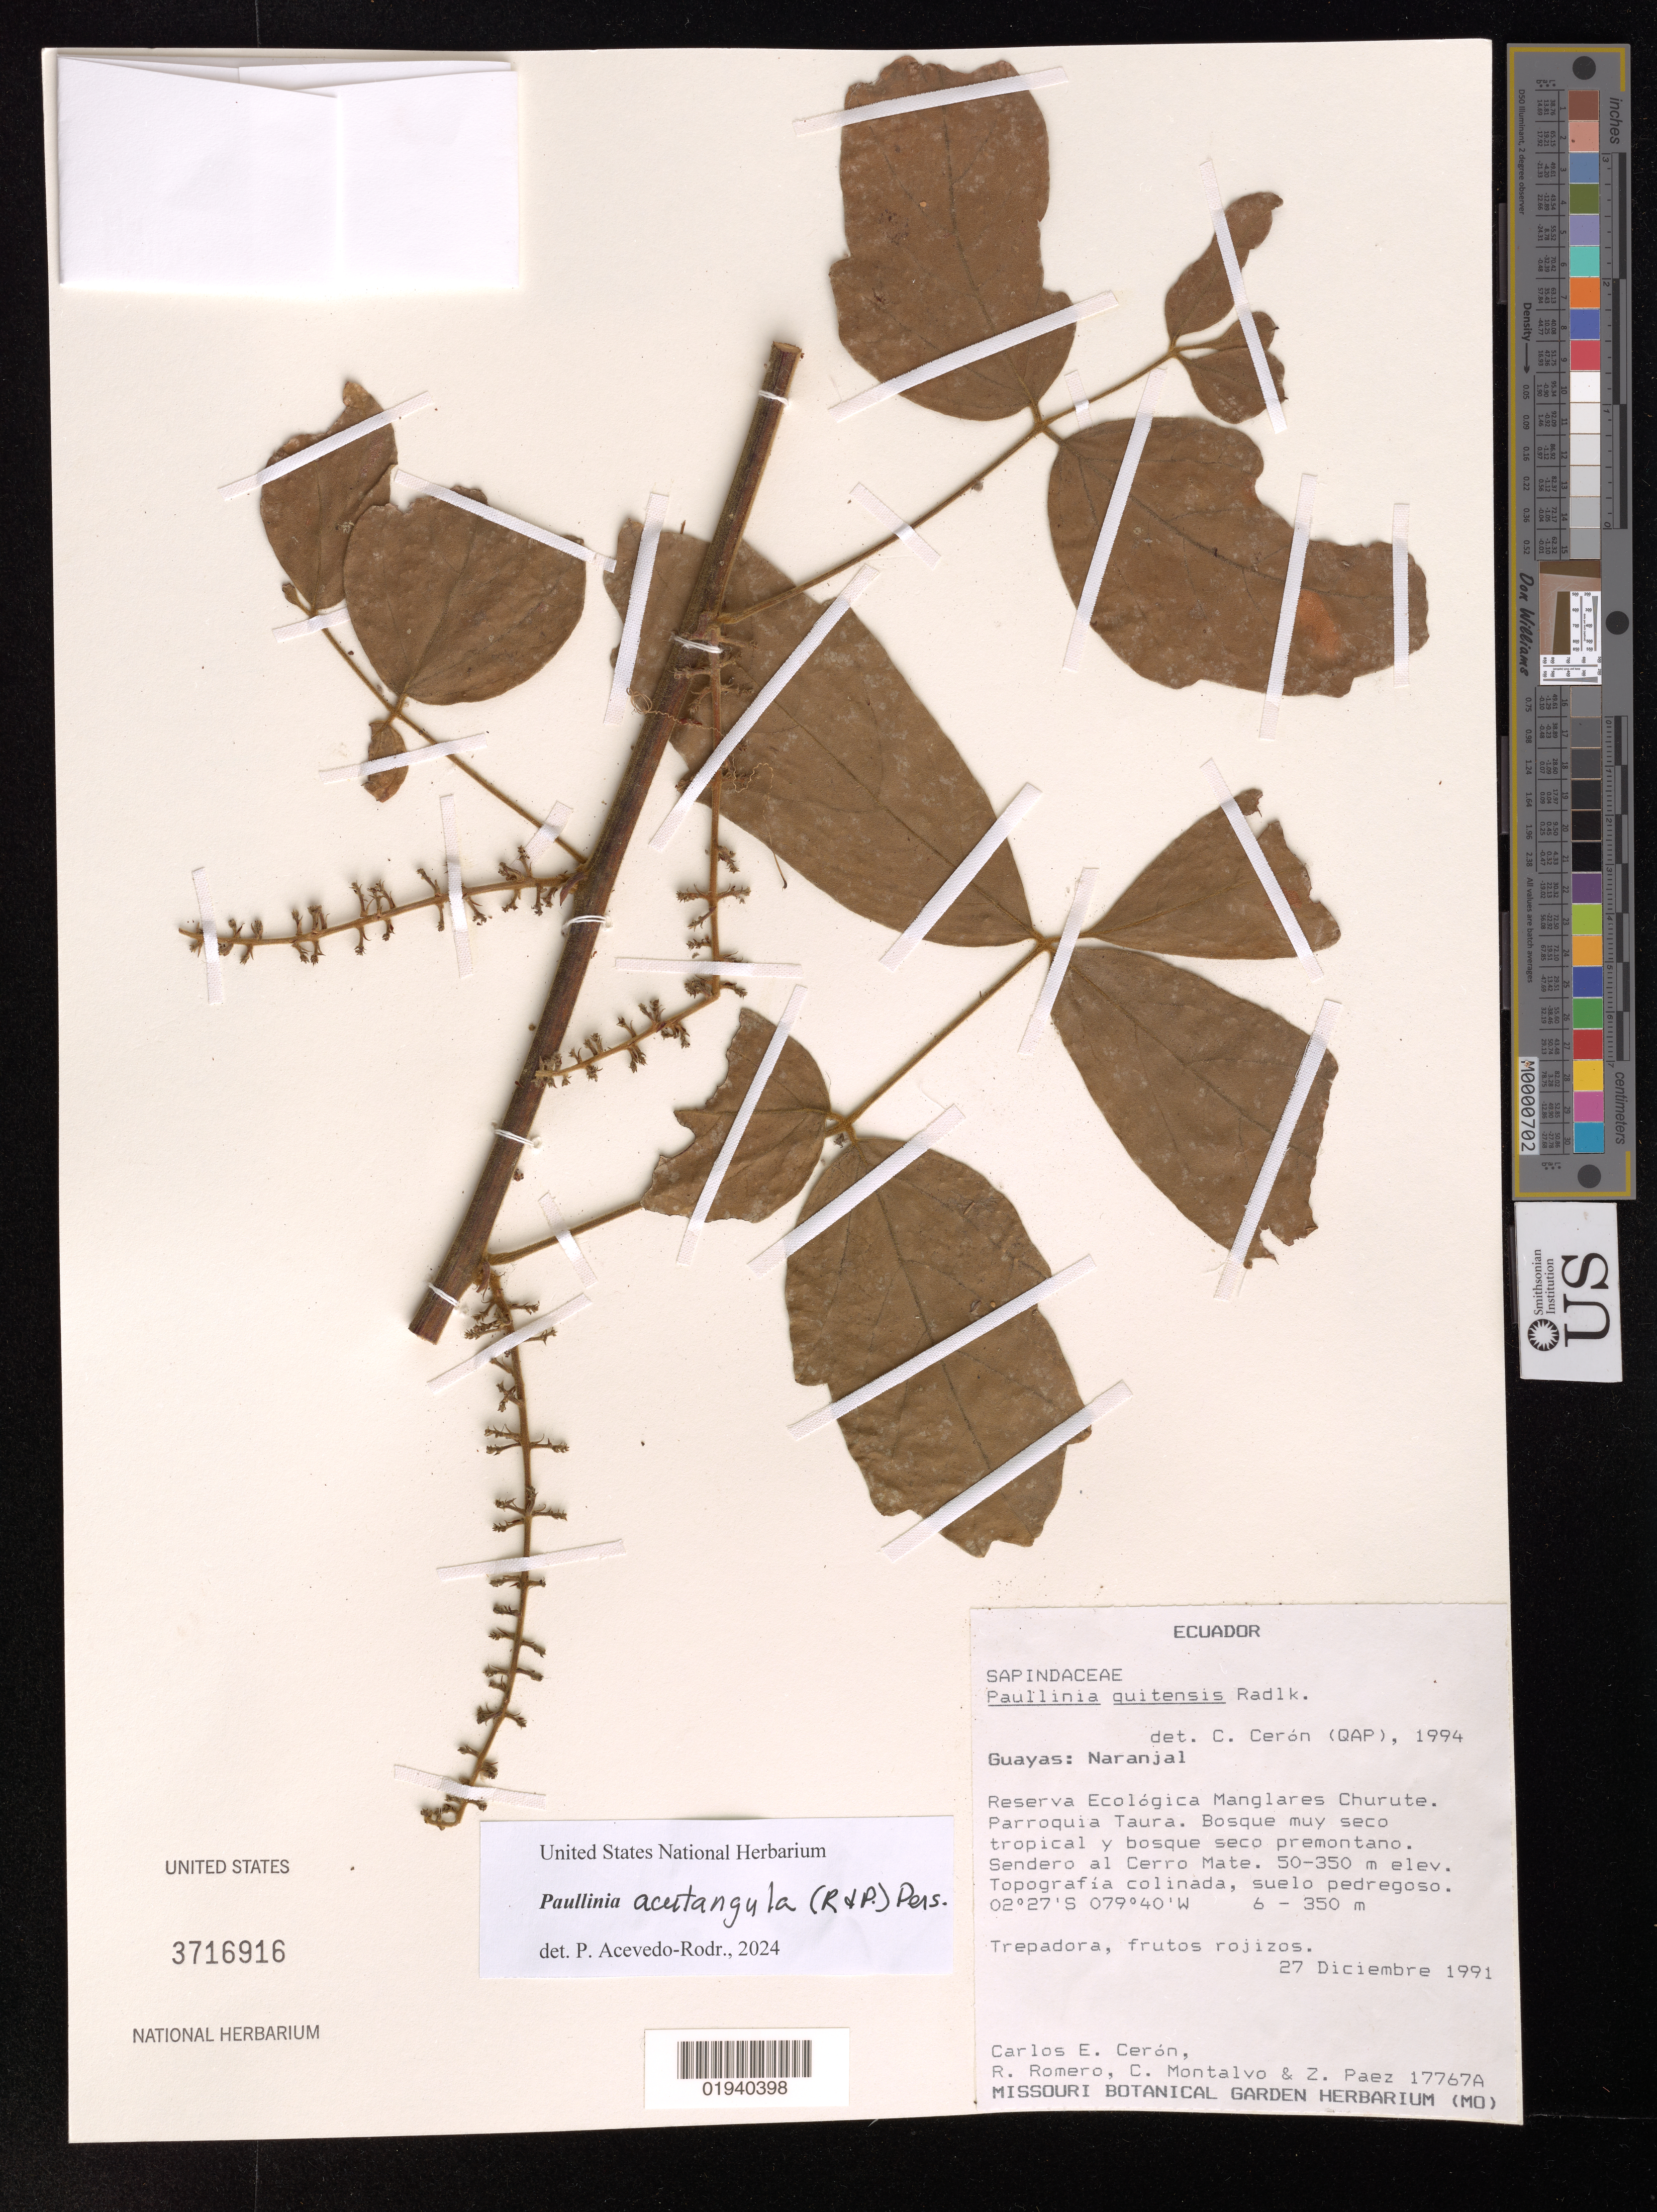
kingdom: Plantae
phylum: Tracheophyta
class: Magnoliopsida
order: Sapindales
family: Sapindaceae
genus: Paullinia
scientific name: Paullinia acutangula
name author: (Ruiz & Pav.) Pers.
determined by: Acevedo-Rodriguez, P., (US), Smithsonian Institution - National Museum of Natural History (UNITED STATES)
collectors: C. E. Cerón M., R. Romero, C. Montalvo & Z. Paéz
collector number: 17767A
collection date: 1991-12-27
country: Ecuador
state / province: Guayas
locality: Naranjal. Reserva Ecológica Manglares Churute. Parroquia Taura. Sendero al Cerro Mate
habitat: Bosque muy seco tropical y bosque seco premontano. Topografía colinada, suelo pedregoso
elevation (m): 6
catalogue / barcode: US 3716916